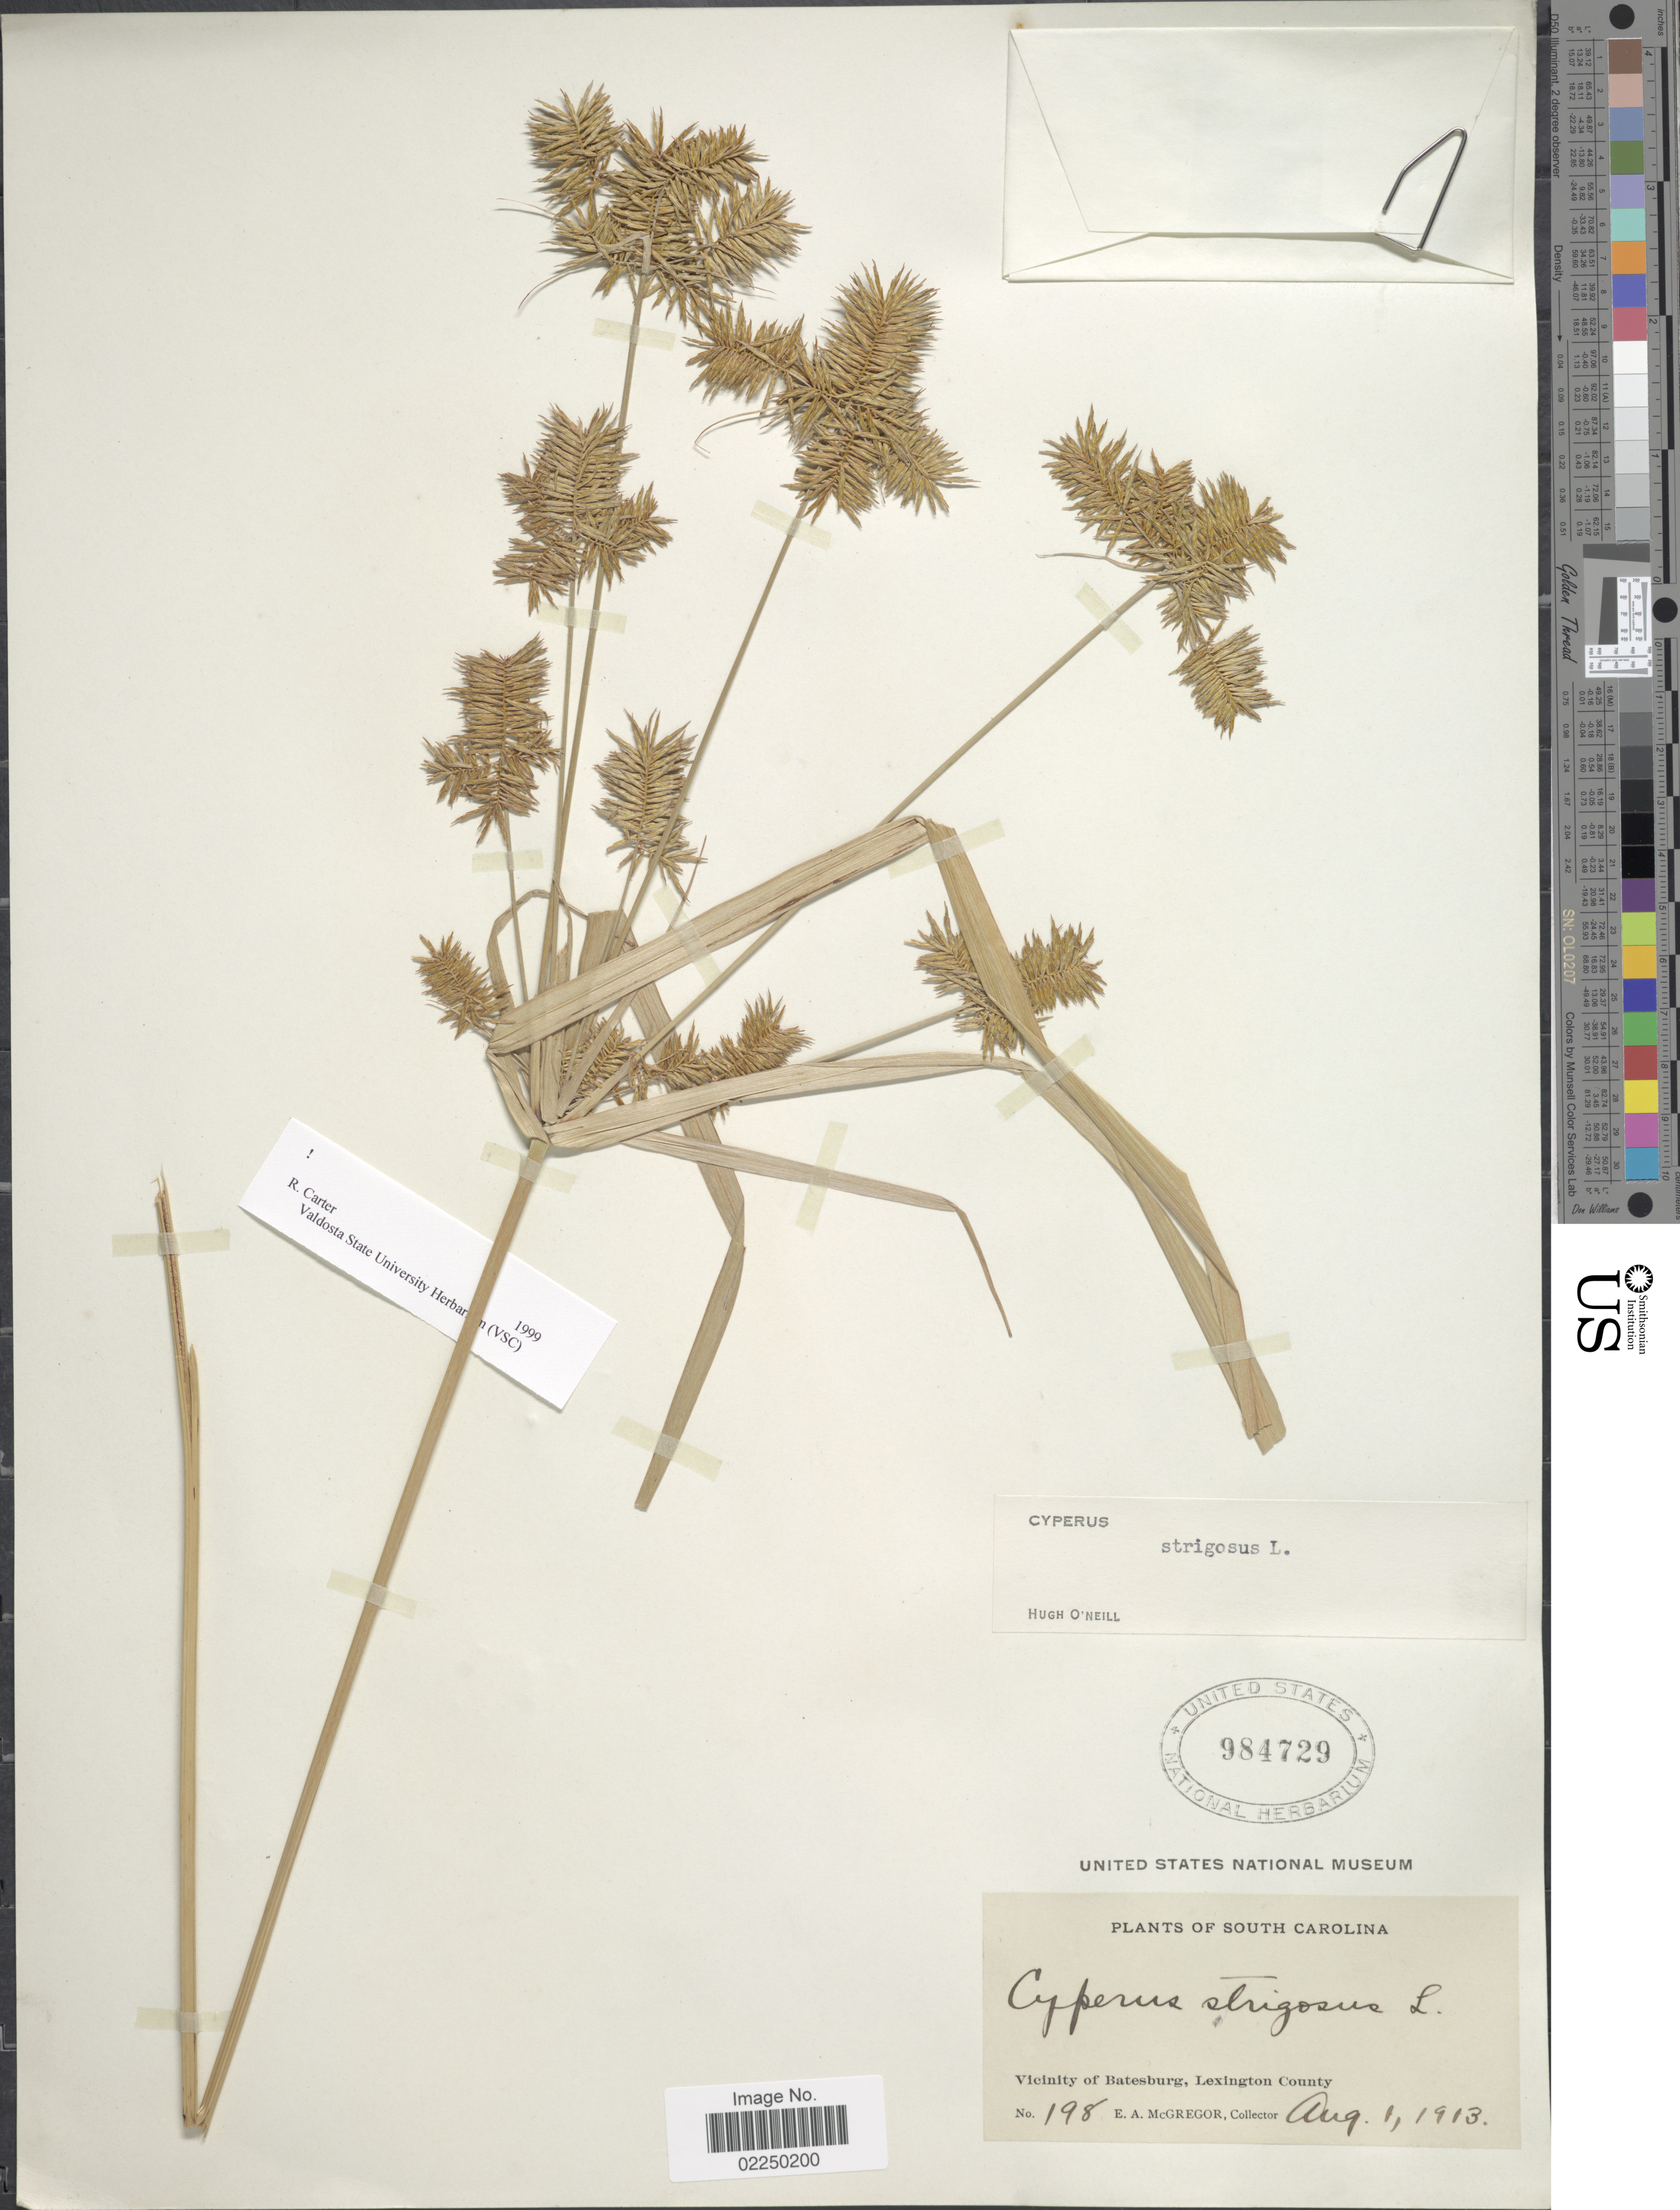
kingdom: Plantae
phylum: Tracheophyta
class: Liliopsida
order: Poales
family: Cyperaceae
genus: Cyperus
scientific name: Cyperus strigosus L.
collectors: E. A. McGregor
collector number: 198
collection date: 1913-08-01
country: United States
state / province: South Carolina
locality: Vicinity of Batesburg, Lexington County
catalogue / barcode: US 984729